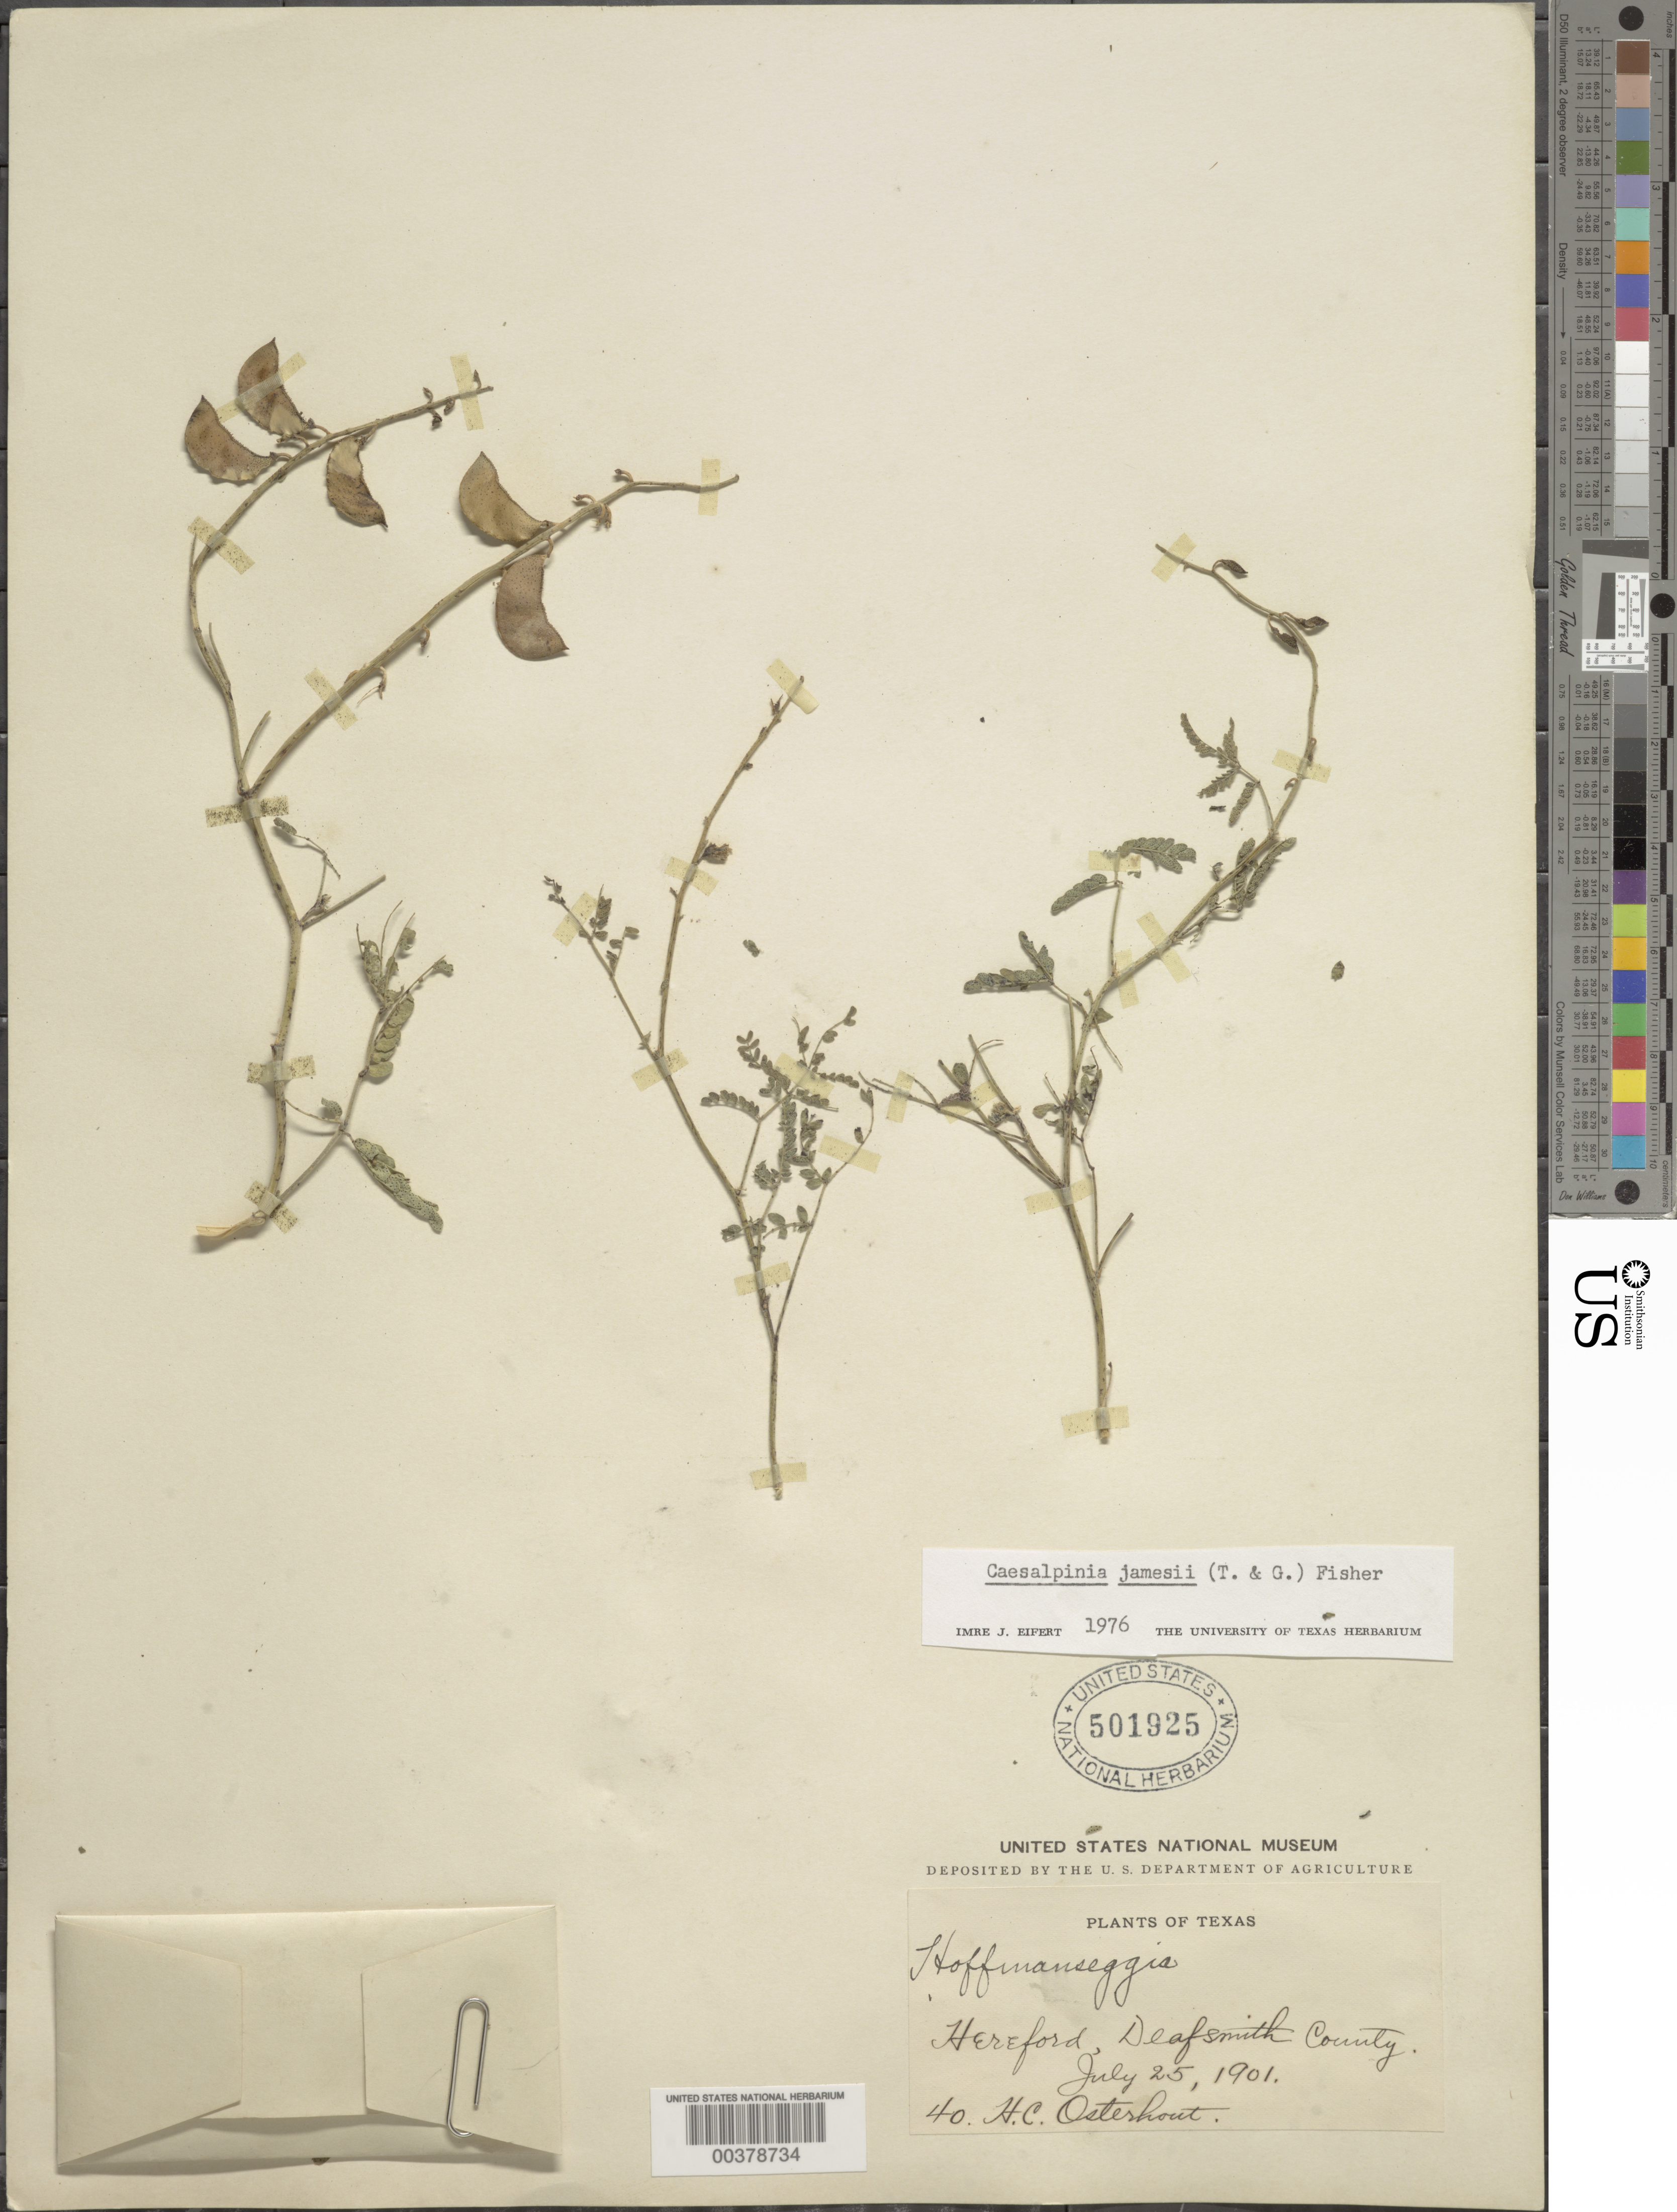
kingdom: Plantae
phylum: Tracheophyta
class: Magnoliopsida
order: Fabales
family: Fabaceae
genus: Pomaria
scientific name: Pomaria jamesii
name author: (Torr. & A. Gray) Walp.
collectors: H. Osterhout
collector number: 40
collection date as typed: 25 Jul 1901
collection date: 1901-07-25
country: United States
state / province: Texas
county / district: Deaf Smith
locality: Hereford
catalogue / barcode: US 501925